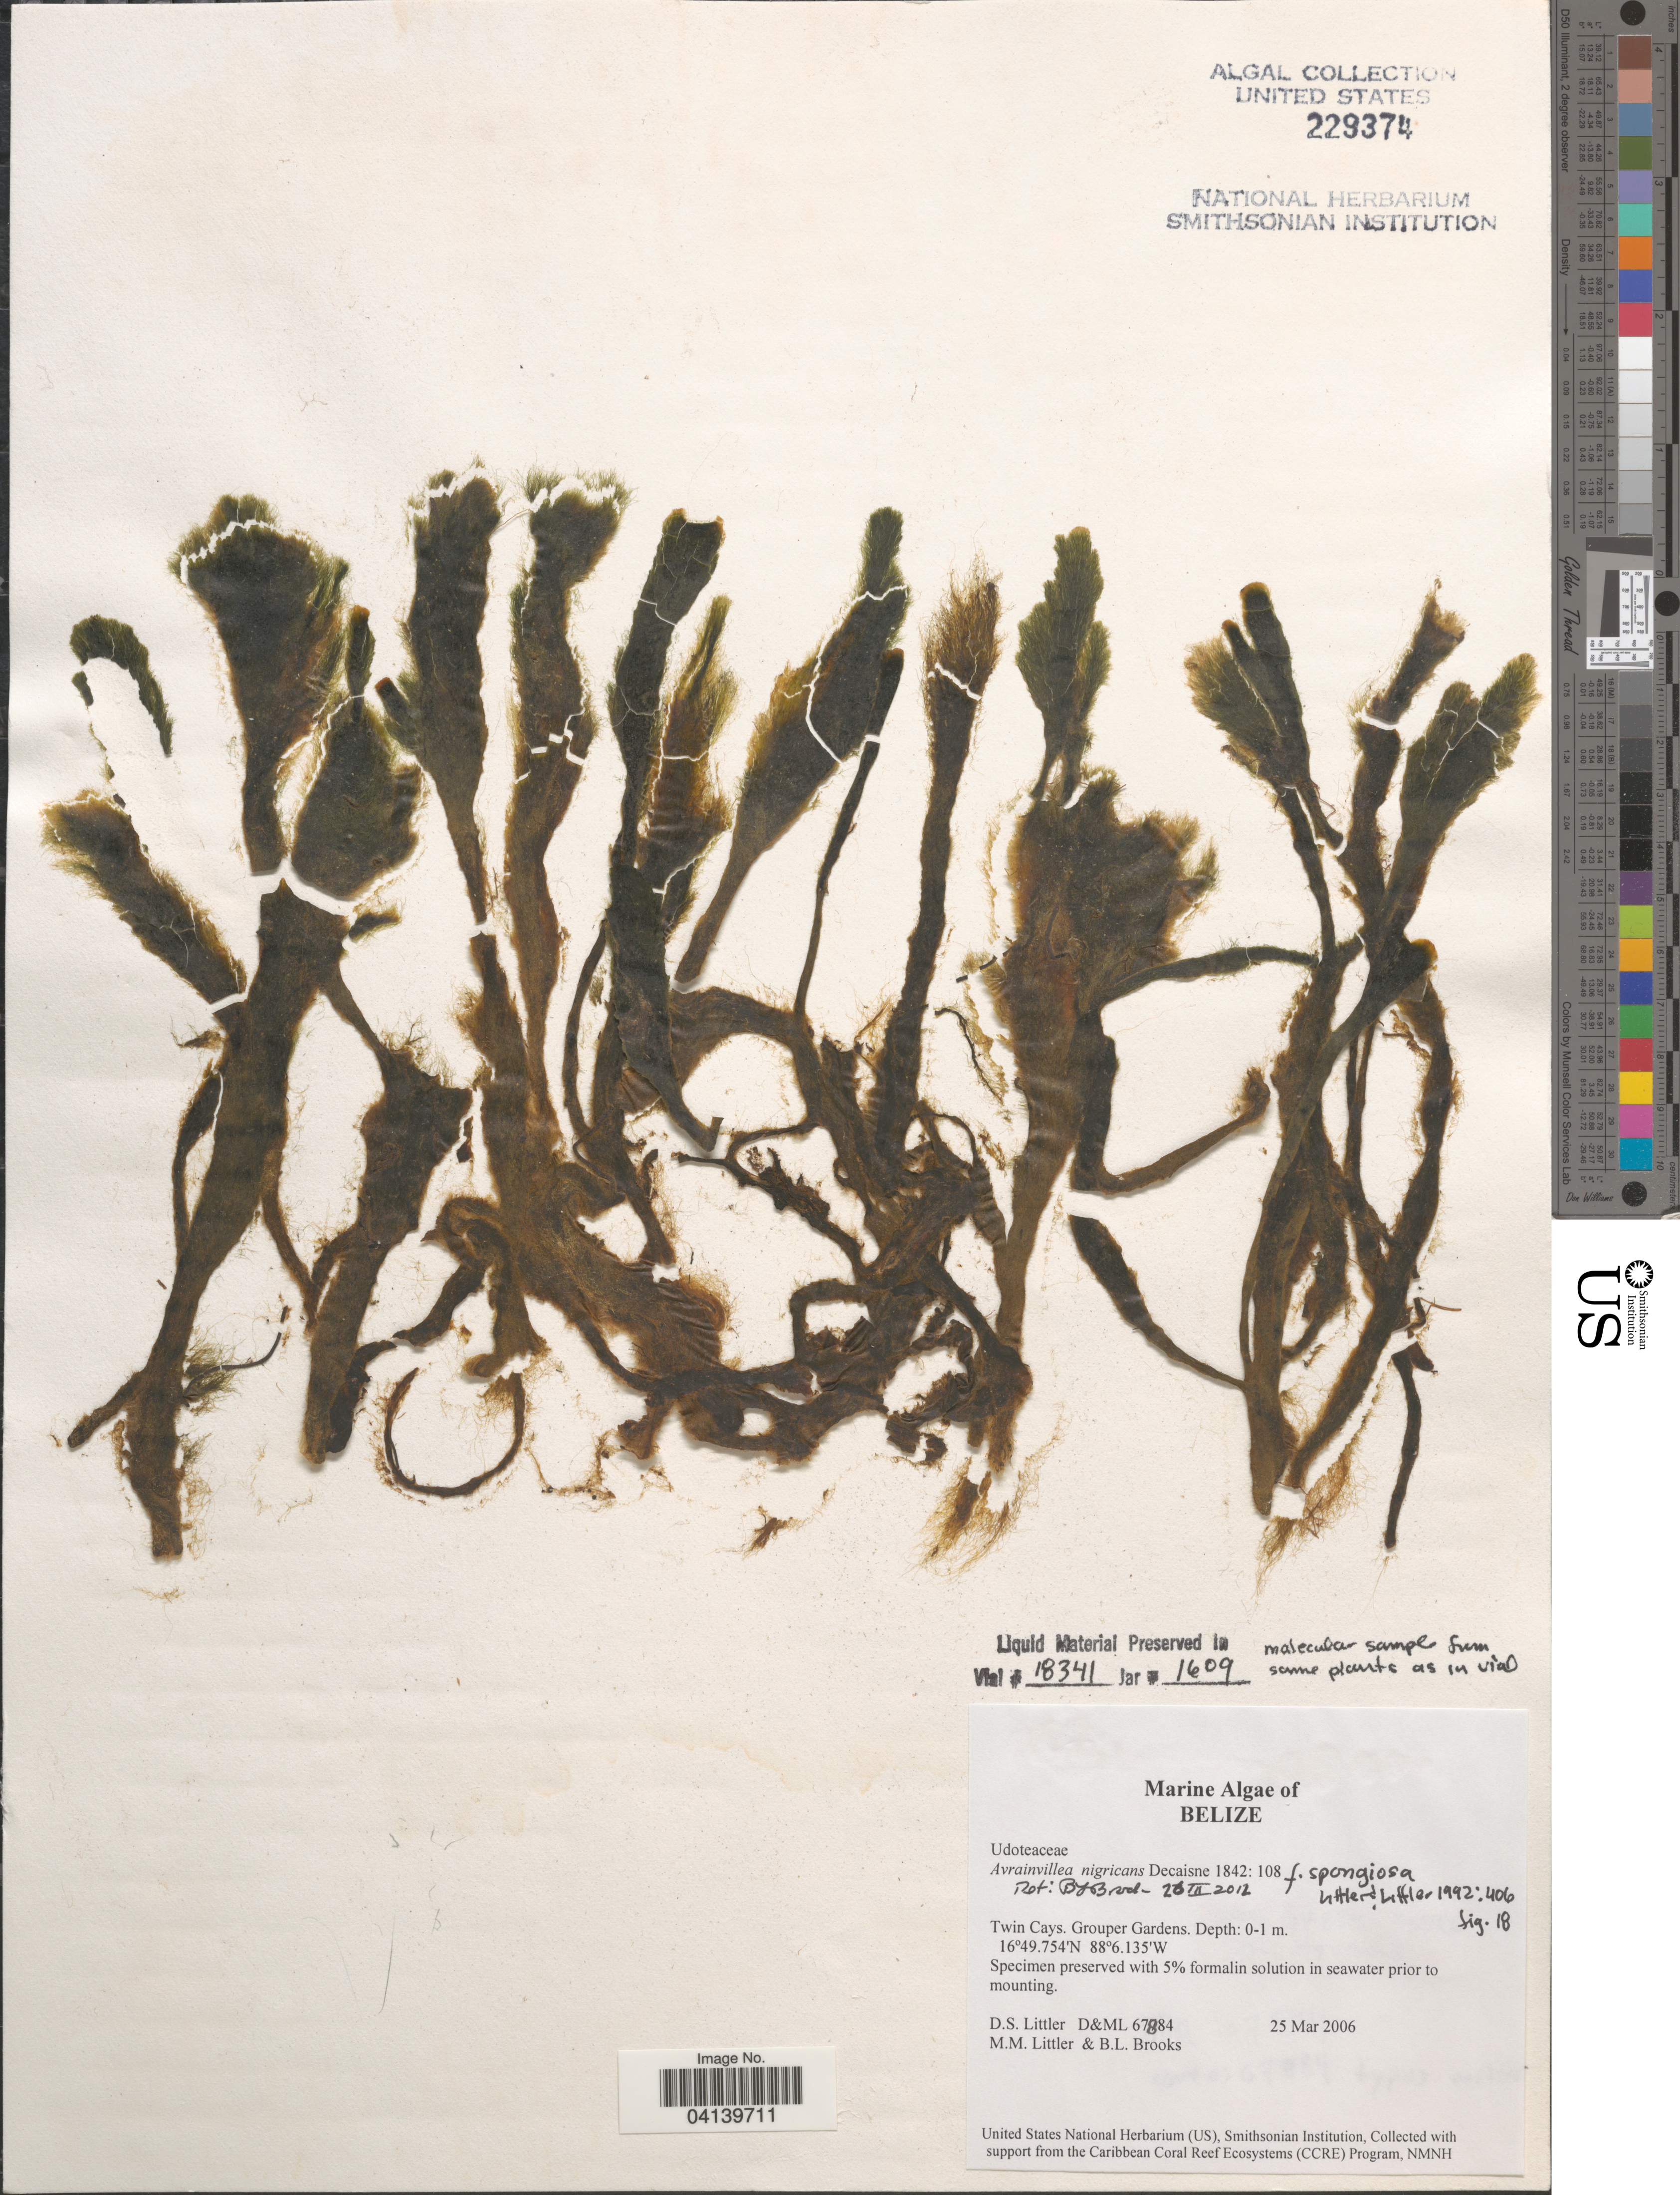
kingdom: Plantae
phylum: Chlorophyta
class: Ulvophyceae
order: Bryopsidales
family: Dichotomosiphonaceae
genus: Avrainvillea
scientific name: Avrainvillea nigricans f. spongiosa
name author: D.S. Littler & M.M. Littler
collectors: D. S. Littler & B. Brooks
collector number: D&ML 67884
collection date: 2006-03-25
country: Belize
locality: Twin Cays. Grouper Gardens.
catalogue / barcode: US 229374